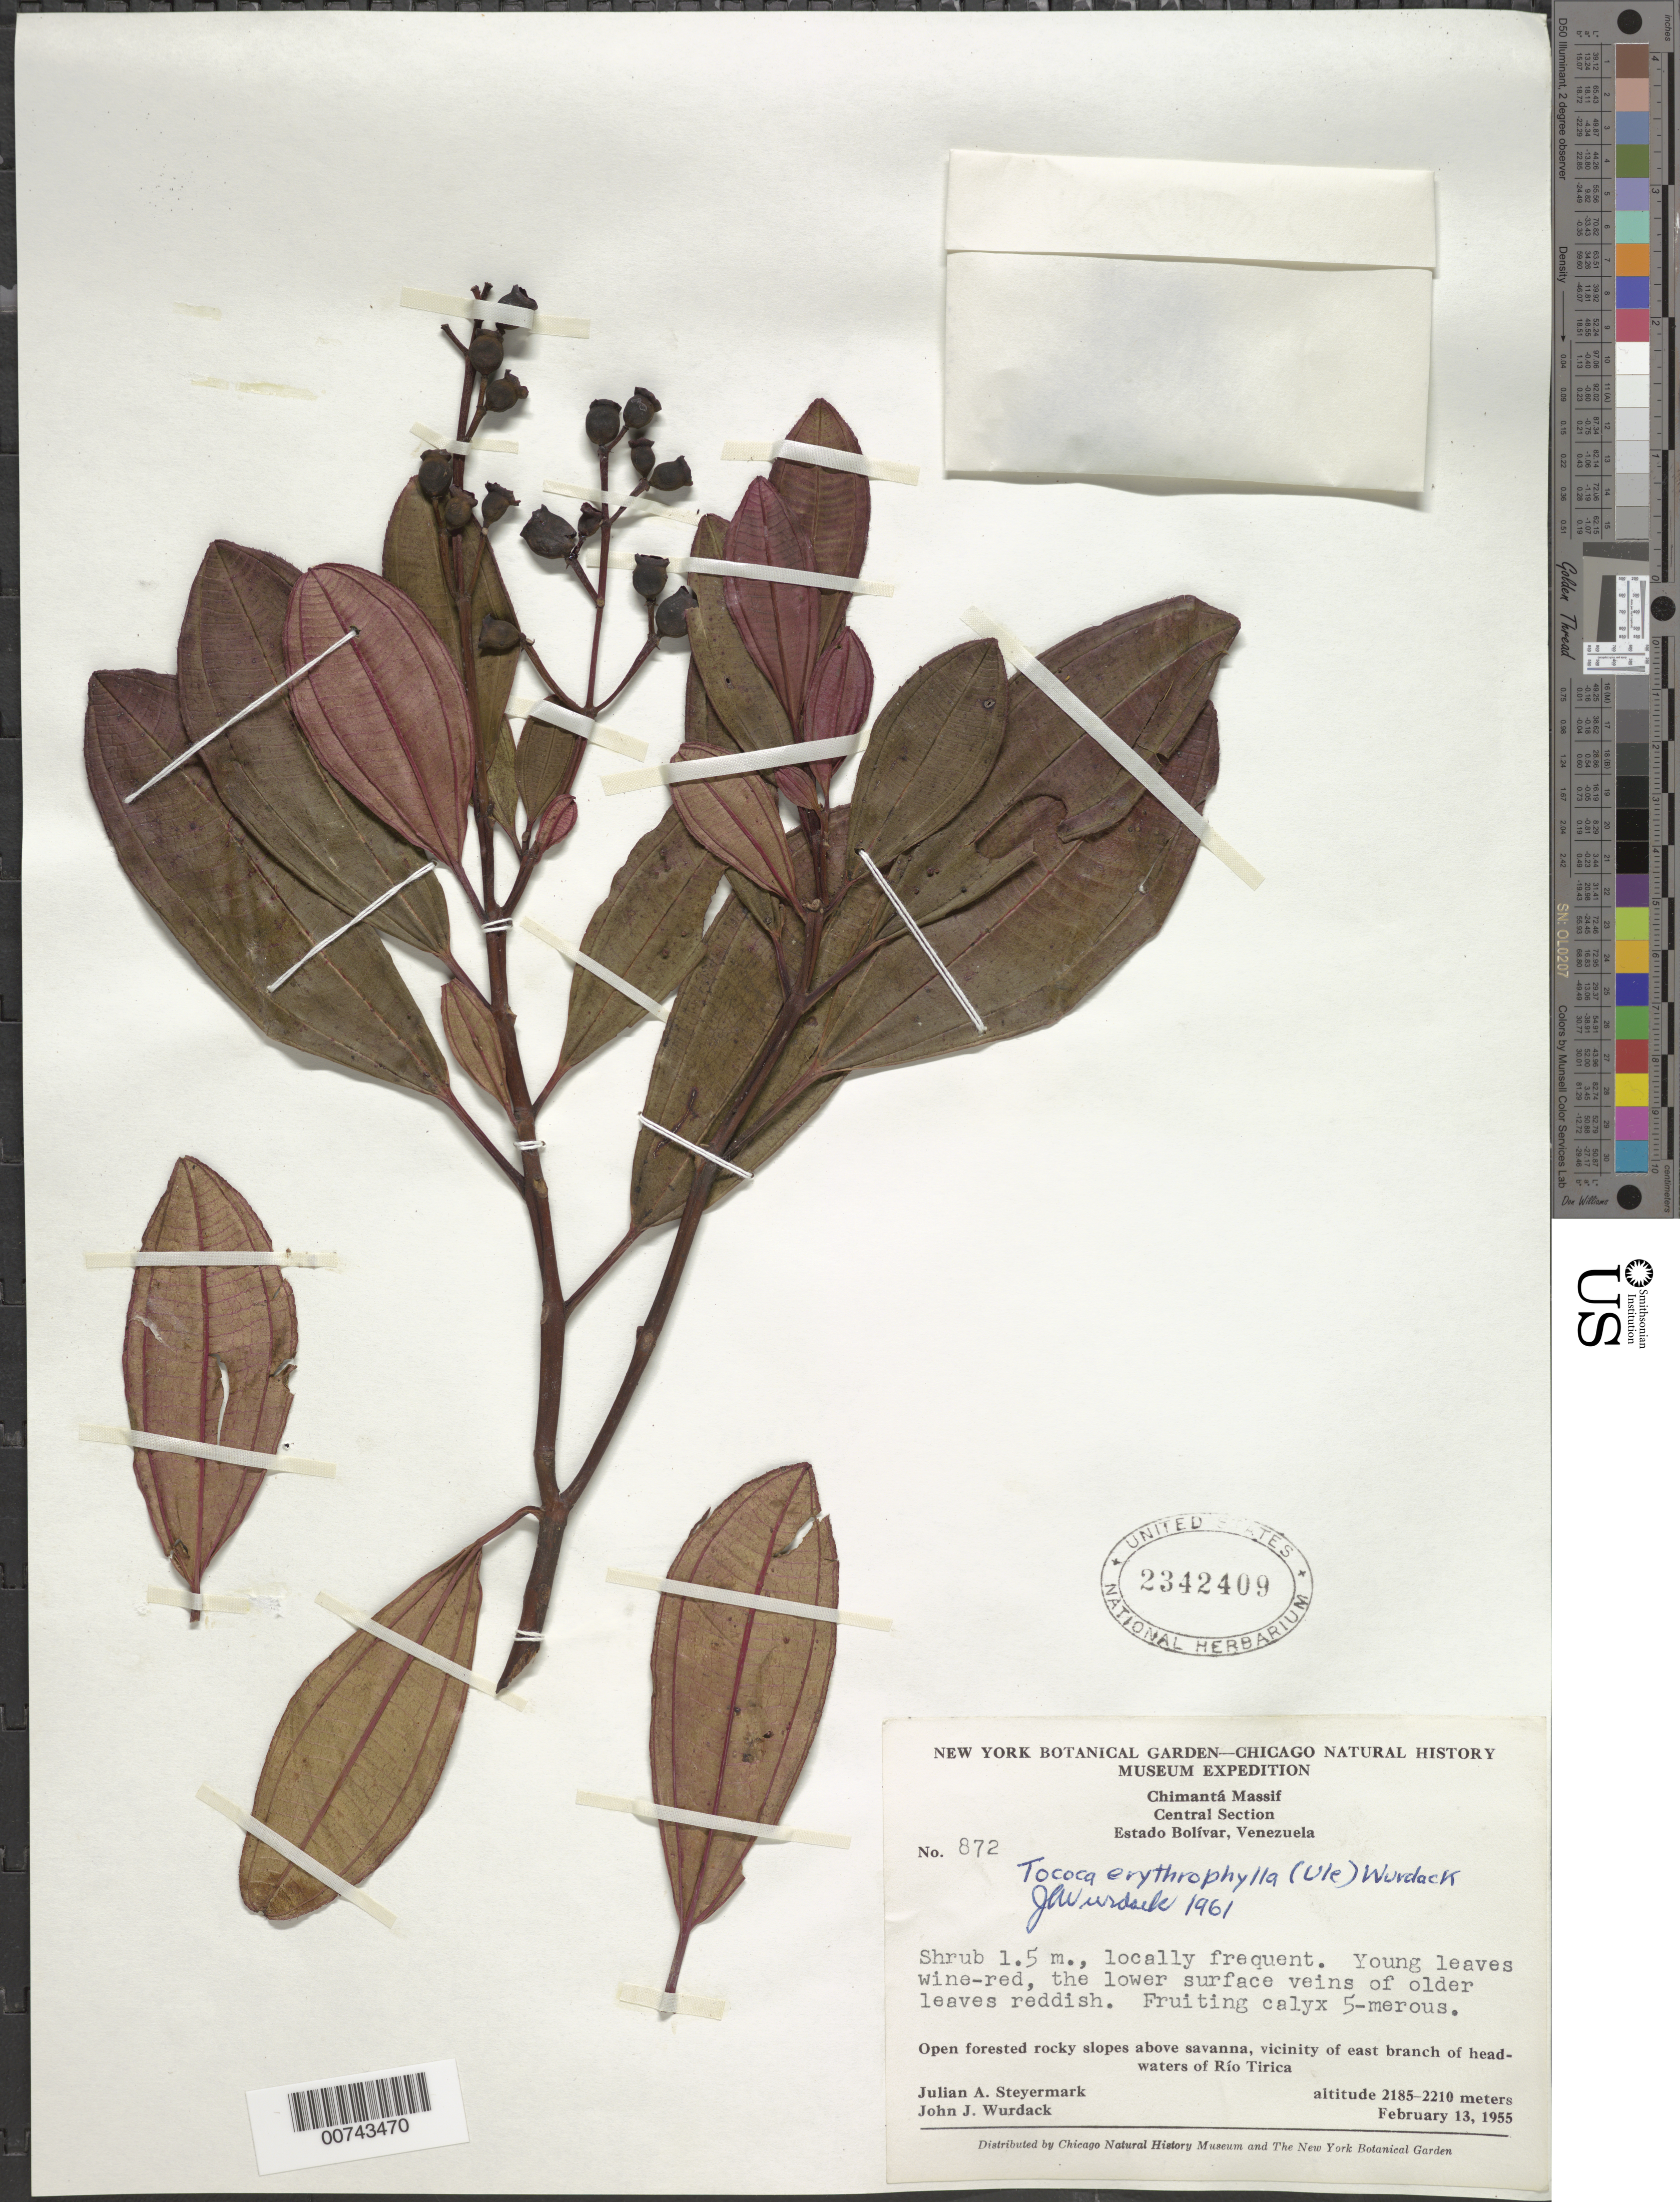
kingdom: Plantae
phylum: Tracheophyta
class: Magnoliopsida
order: Myrtales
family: Melastomataceae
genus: Tococa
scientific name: Tococa erythrophylla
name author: (Ule) Wurdack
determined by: Wurdack, John J., (US), US (UNITED STATES)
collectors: J. Steyermark & J. J. Wurdack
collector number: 55 872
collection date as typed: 13-Feb-55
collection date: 1955-02-13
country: Venezuela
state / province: Bolívar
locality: Chimantá Massif, central section; along tributary valley of east branch of headwaters of Río Tirica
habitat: Open forested rocky slopes above savanna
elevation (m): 2185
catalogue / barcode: US 2342409